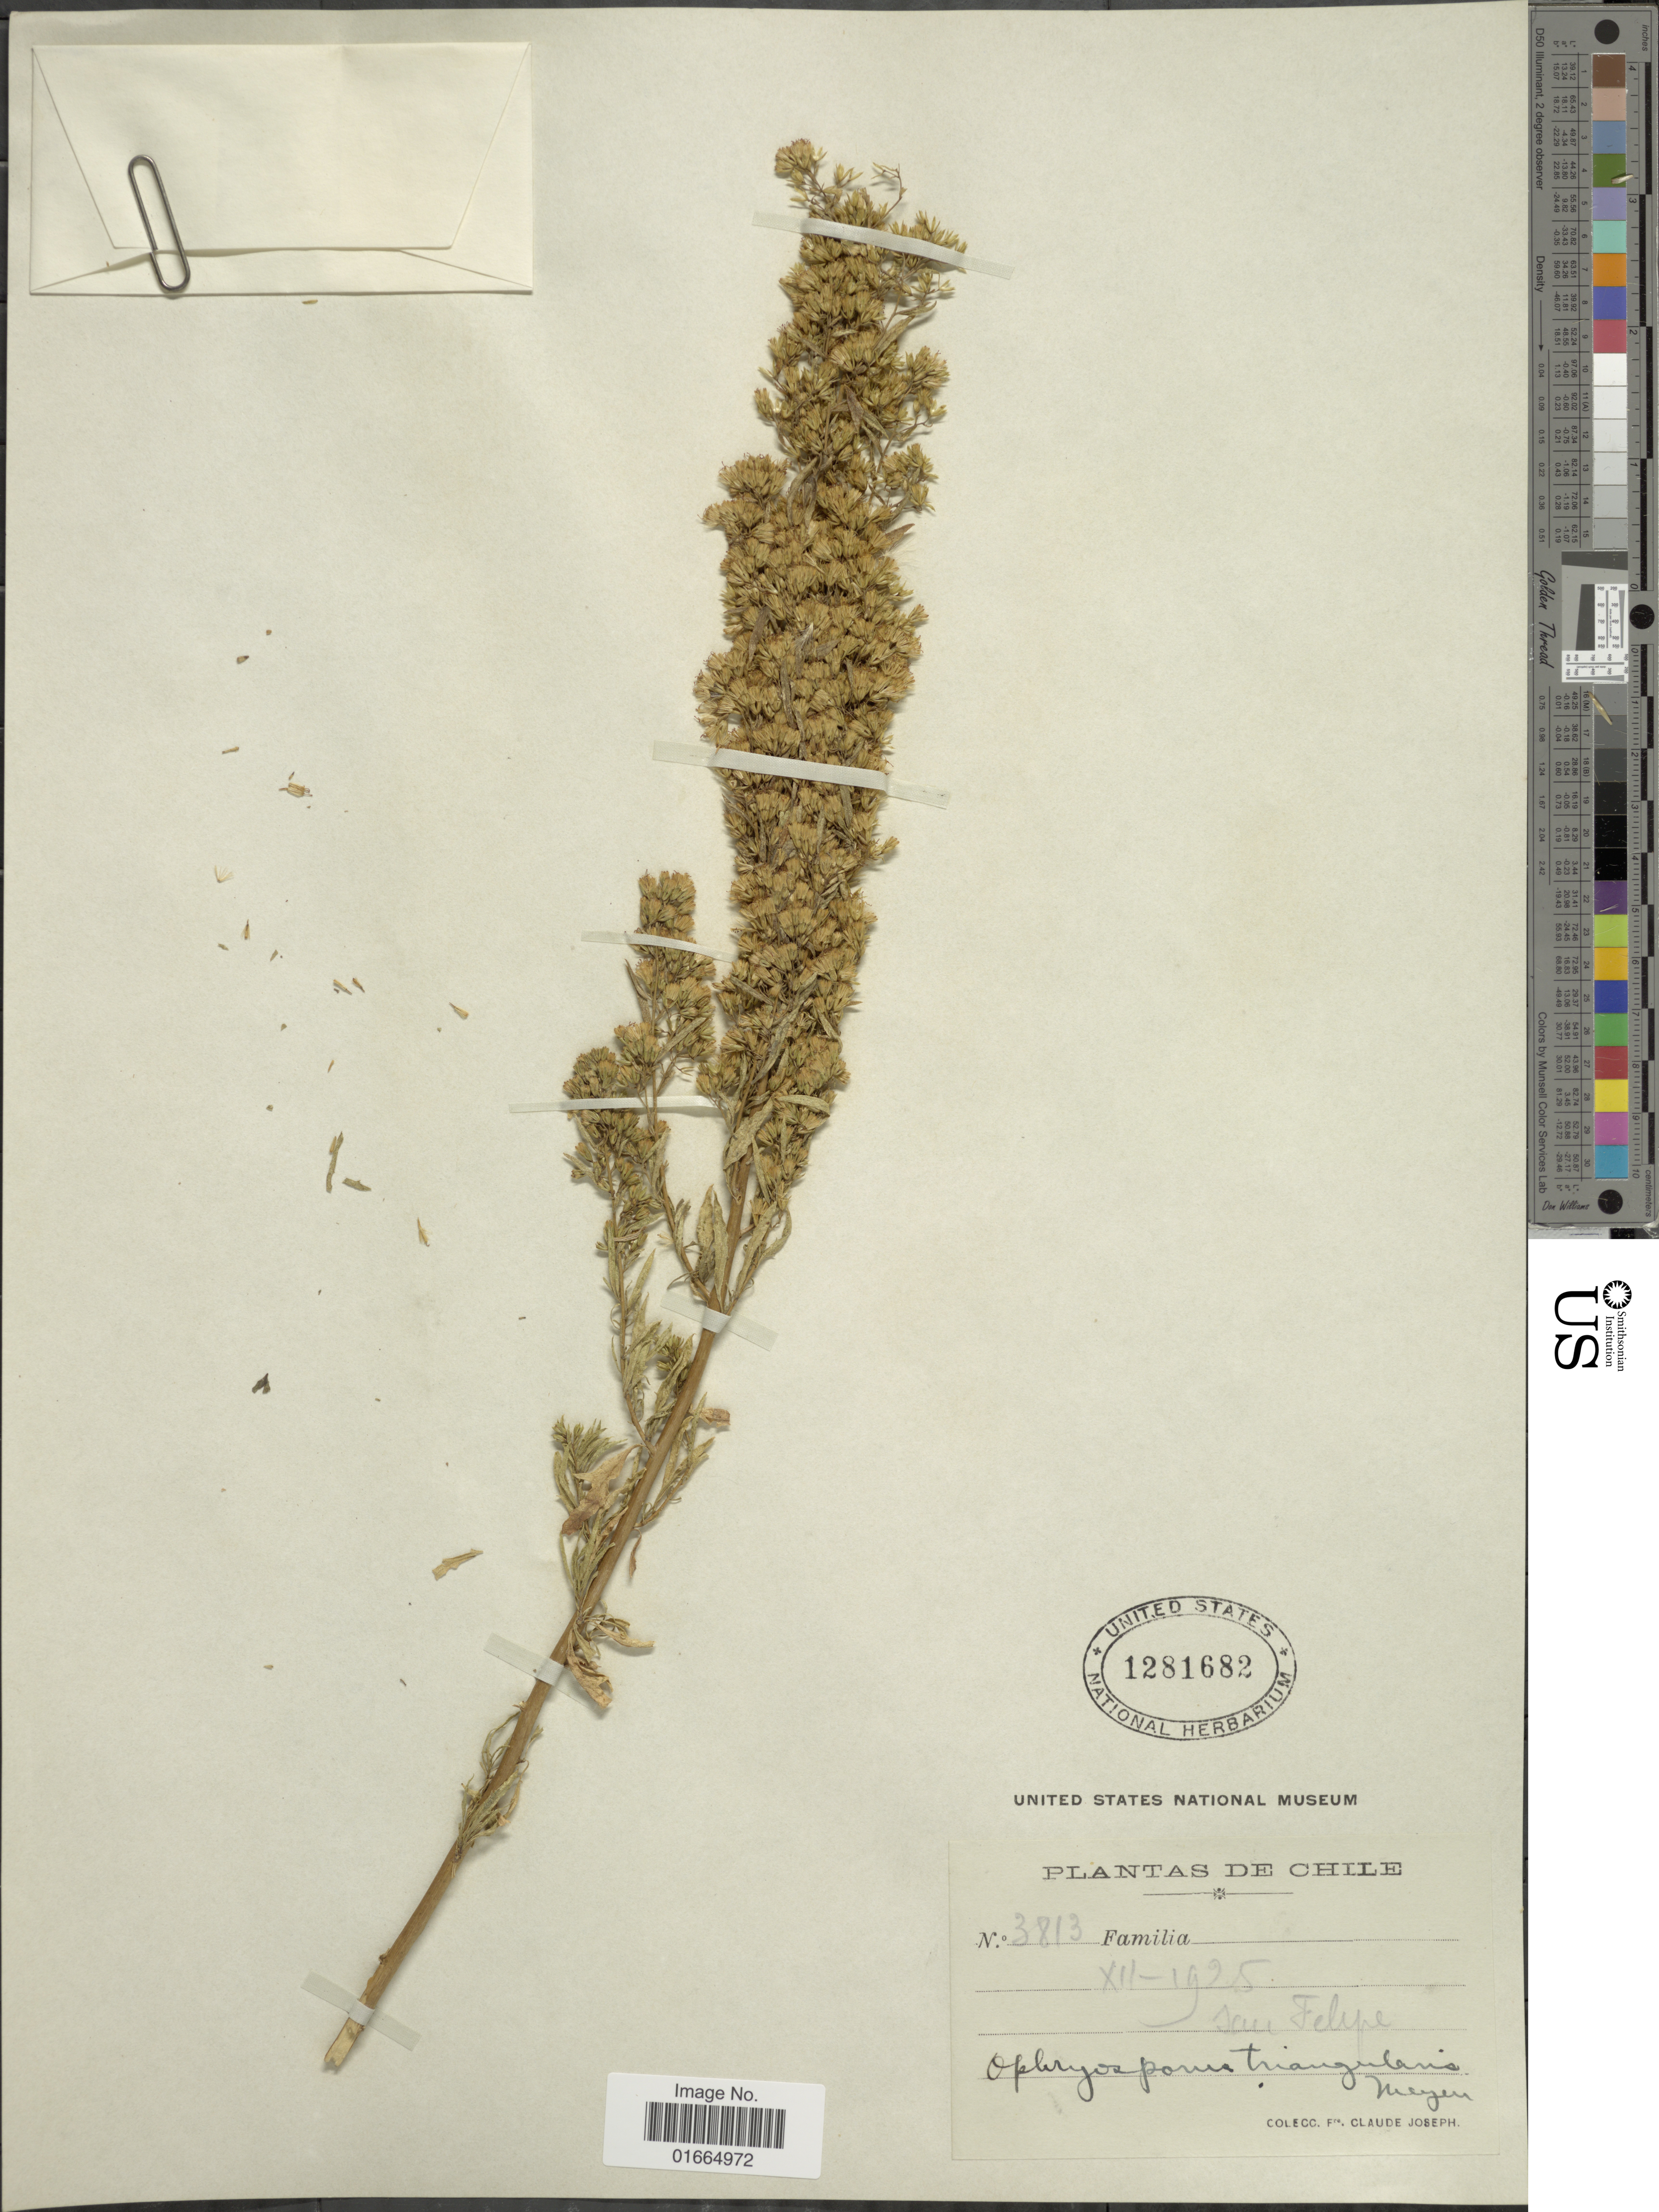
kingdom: Plantae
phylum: Tracheophyta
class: Magnoliopsida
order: Asterales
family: Asteraceae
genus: Ophryosporus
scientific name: Ophryosporus triangularis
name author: Meyen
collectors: Bro. Claude-Joseph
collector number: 3813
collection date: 1925-12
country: Chile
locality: San Felipe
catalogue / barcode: US 1281682